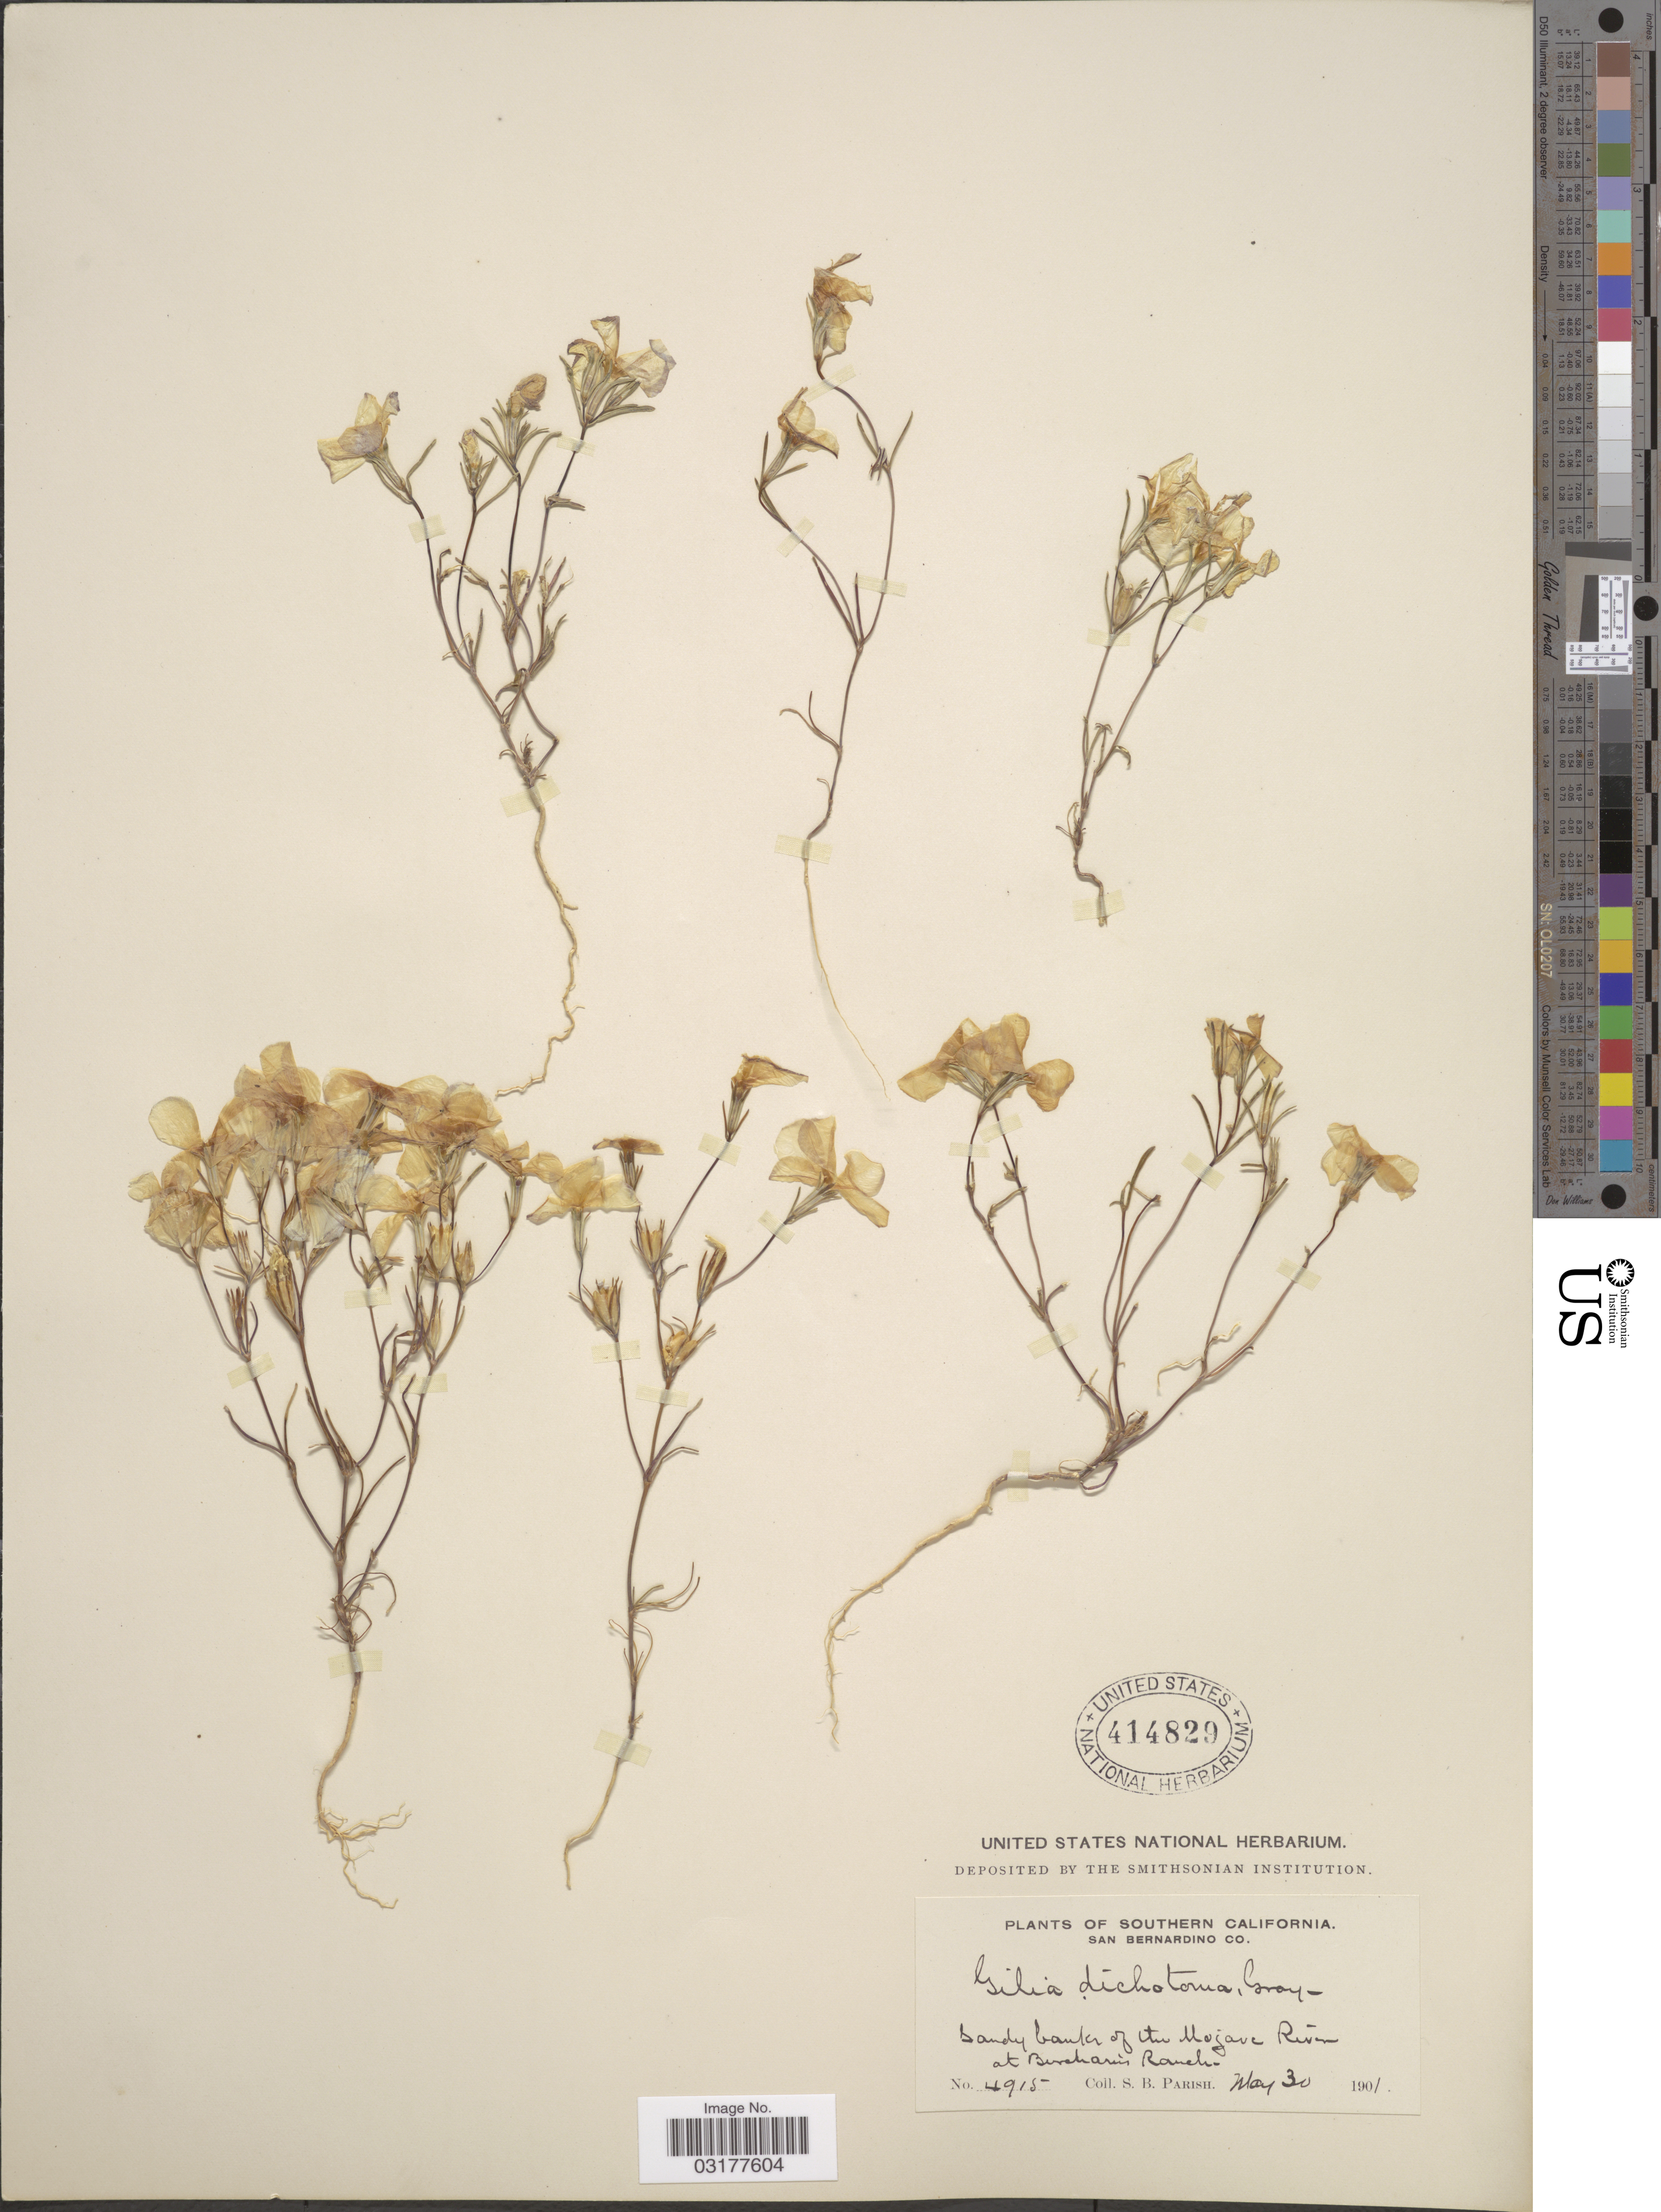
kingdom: Plantae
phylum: Tracheophyta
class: Magnoliopsida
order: Ericales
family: Polemoniaceae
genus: Linanthus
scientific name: Linanthus dichotomus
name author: Benth.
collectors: S. B. Parish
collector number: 4915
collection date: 1901-05-30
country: United States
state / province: California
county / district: San Bernardino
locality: Southern California. Sandy banks of the Mojave River at Burcham's Ranch.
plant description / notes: Corrected "Burcharin Ranch" to "Burcham's Ranch." Removed "San Bernardino Co." from Precise Locality field and added to County field.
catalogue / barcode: US 414829